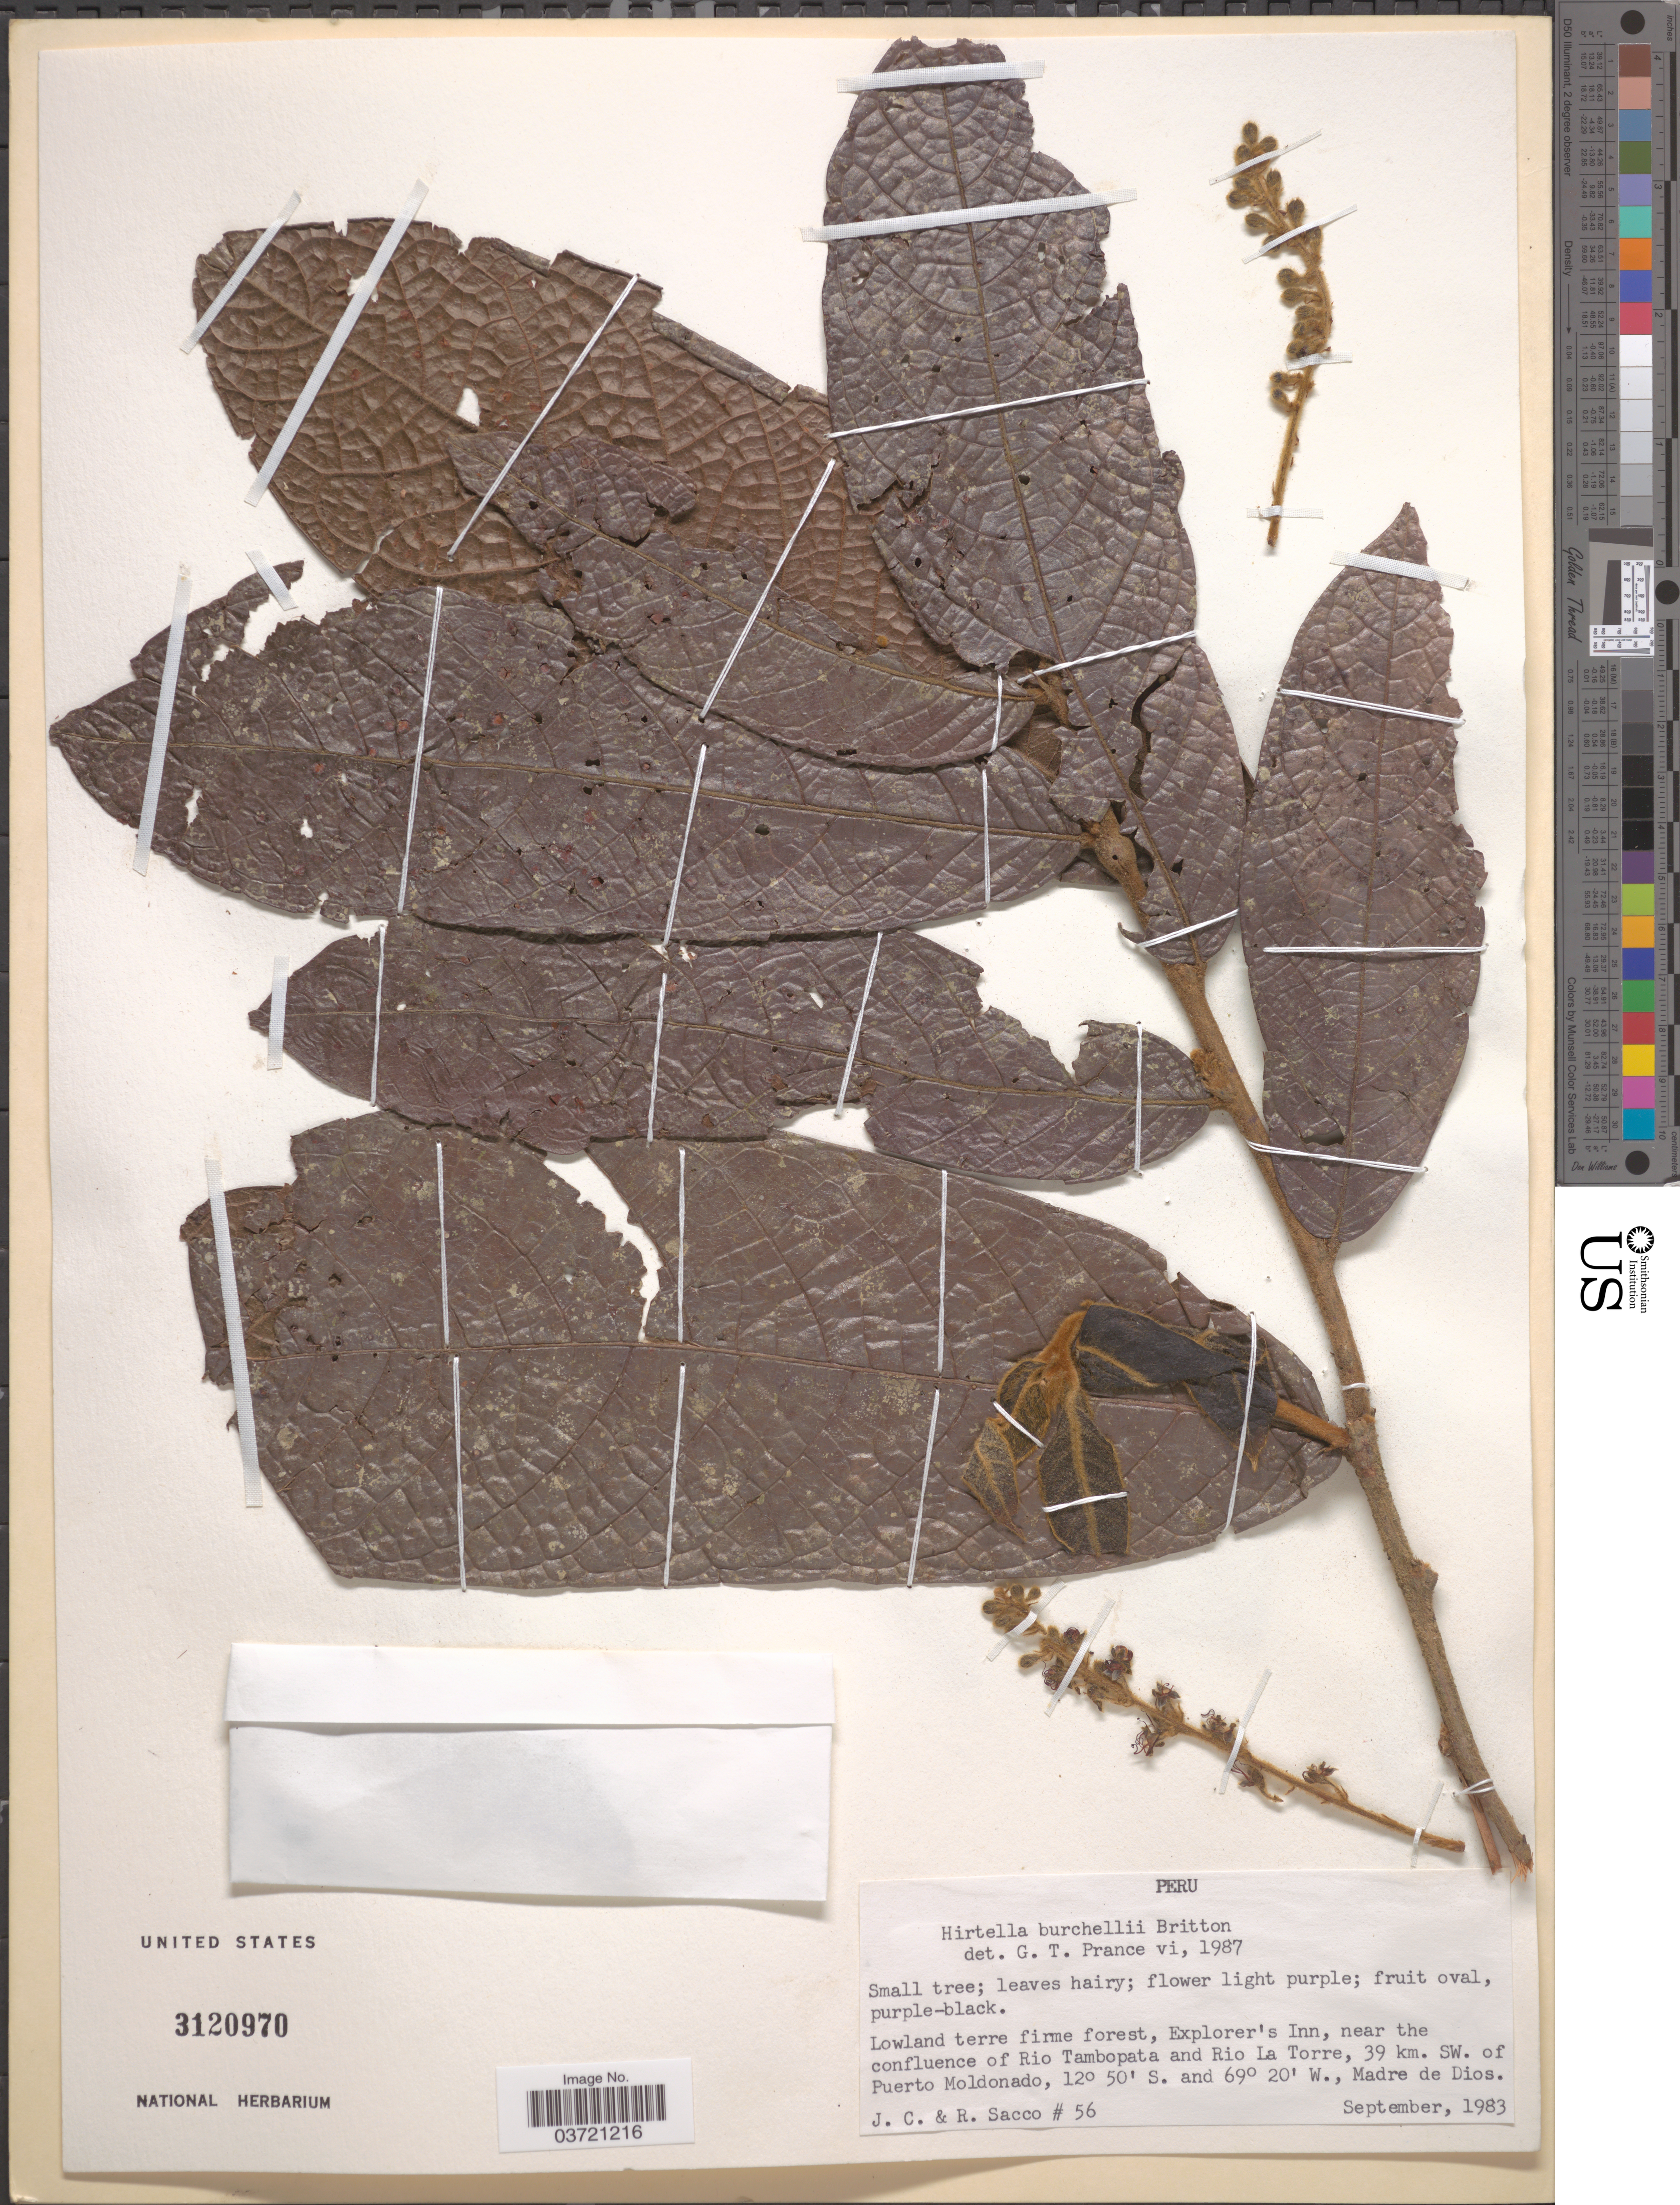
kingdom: Plantae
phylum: Tracheophyta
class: Magnoliopsida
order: Malpighiales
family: Chrysobalanaceae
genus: Hirtella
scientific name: Hirtella burchellii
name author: Britton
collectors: J. C. Sacco & R. Sacco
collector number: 56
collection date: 1983-09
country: Peru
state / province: Madre de Dios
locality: Explorer's Inn, near the confluence of Rio Tambopata and Rio La Torre, 39 km. SW. of Puerto Moldonado.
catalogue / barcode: US 3120970